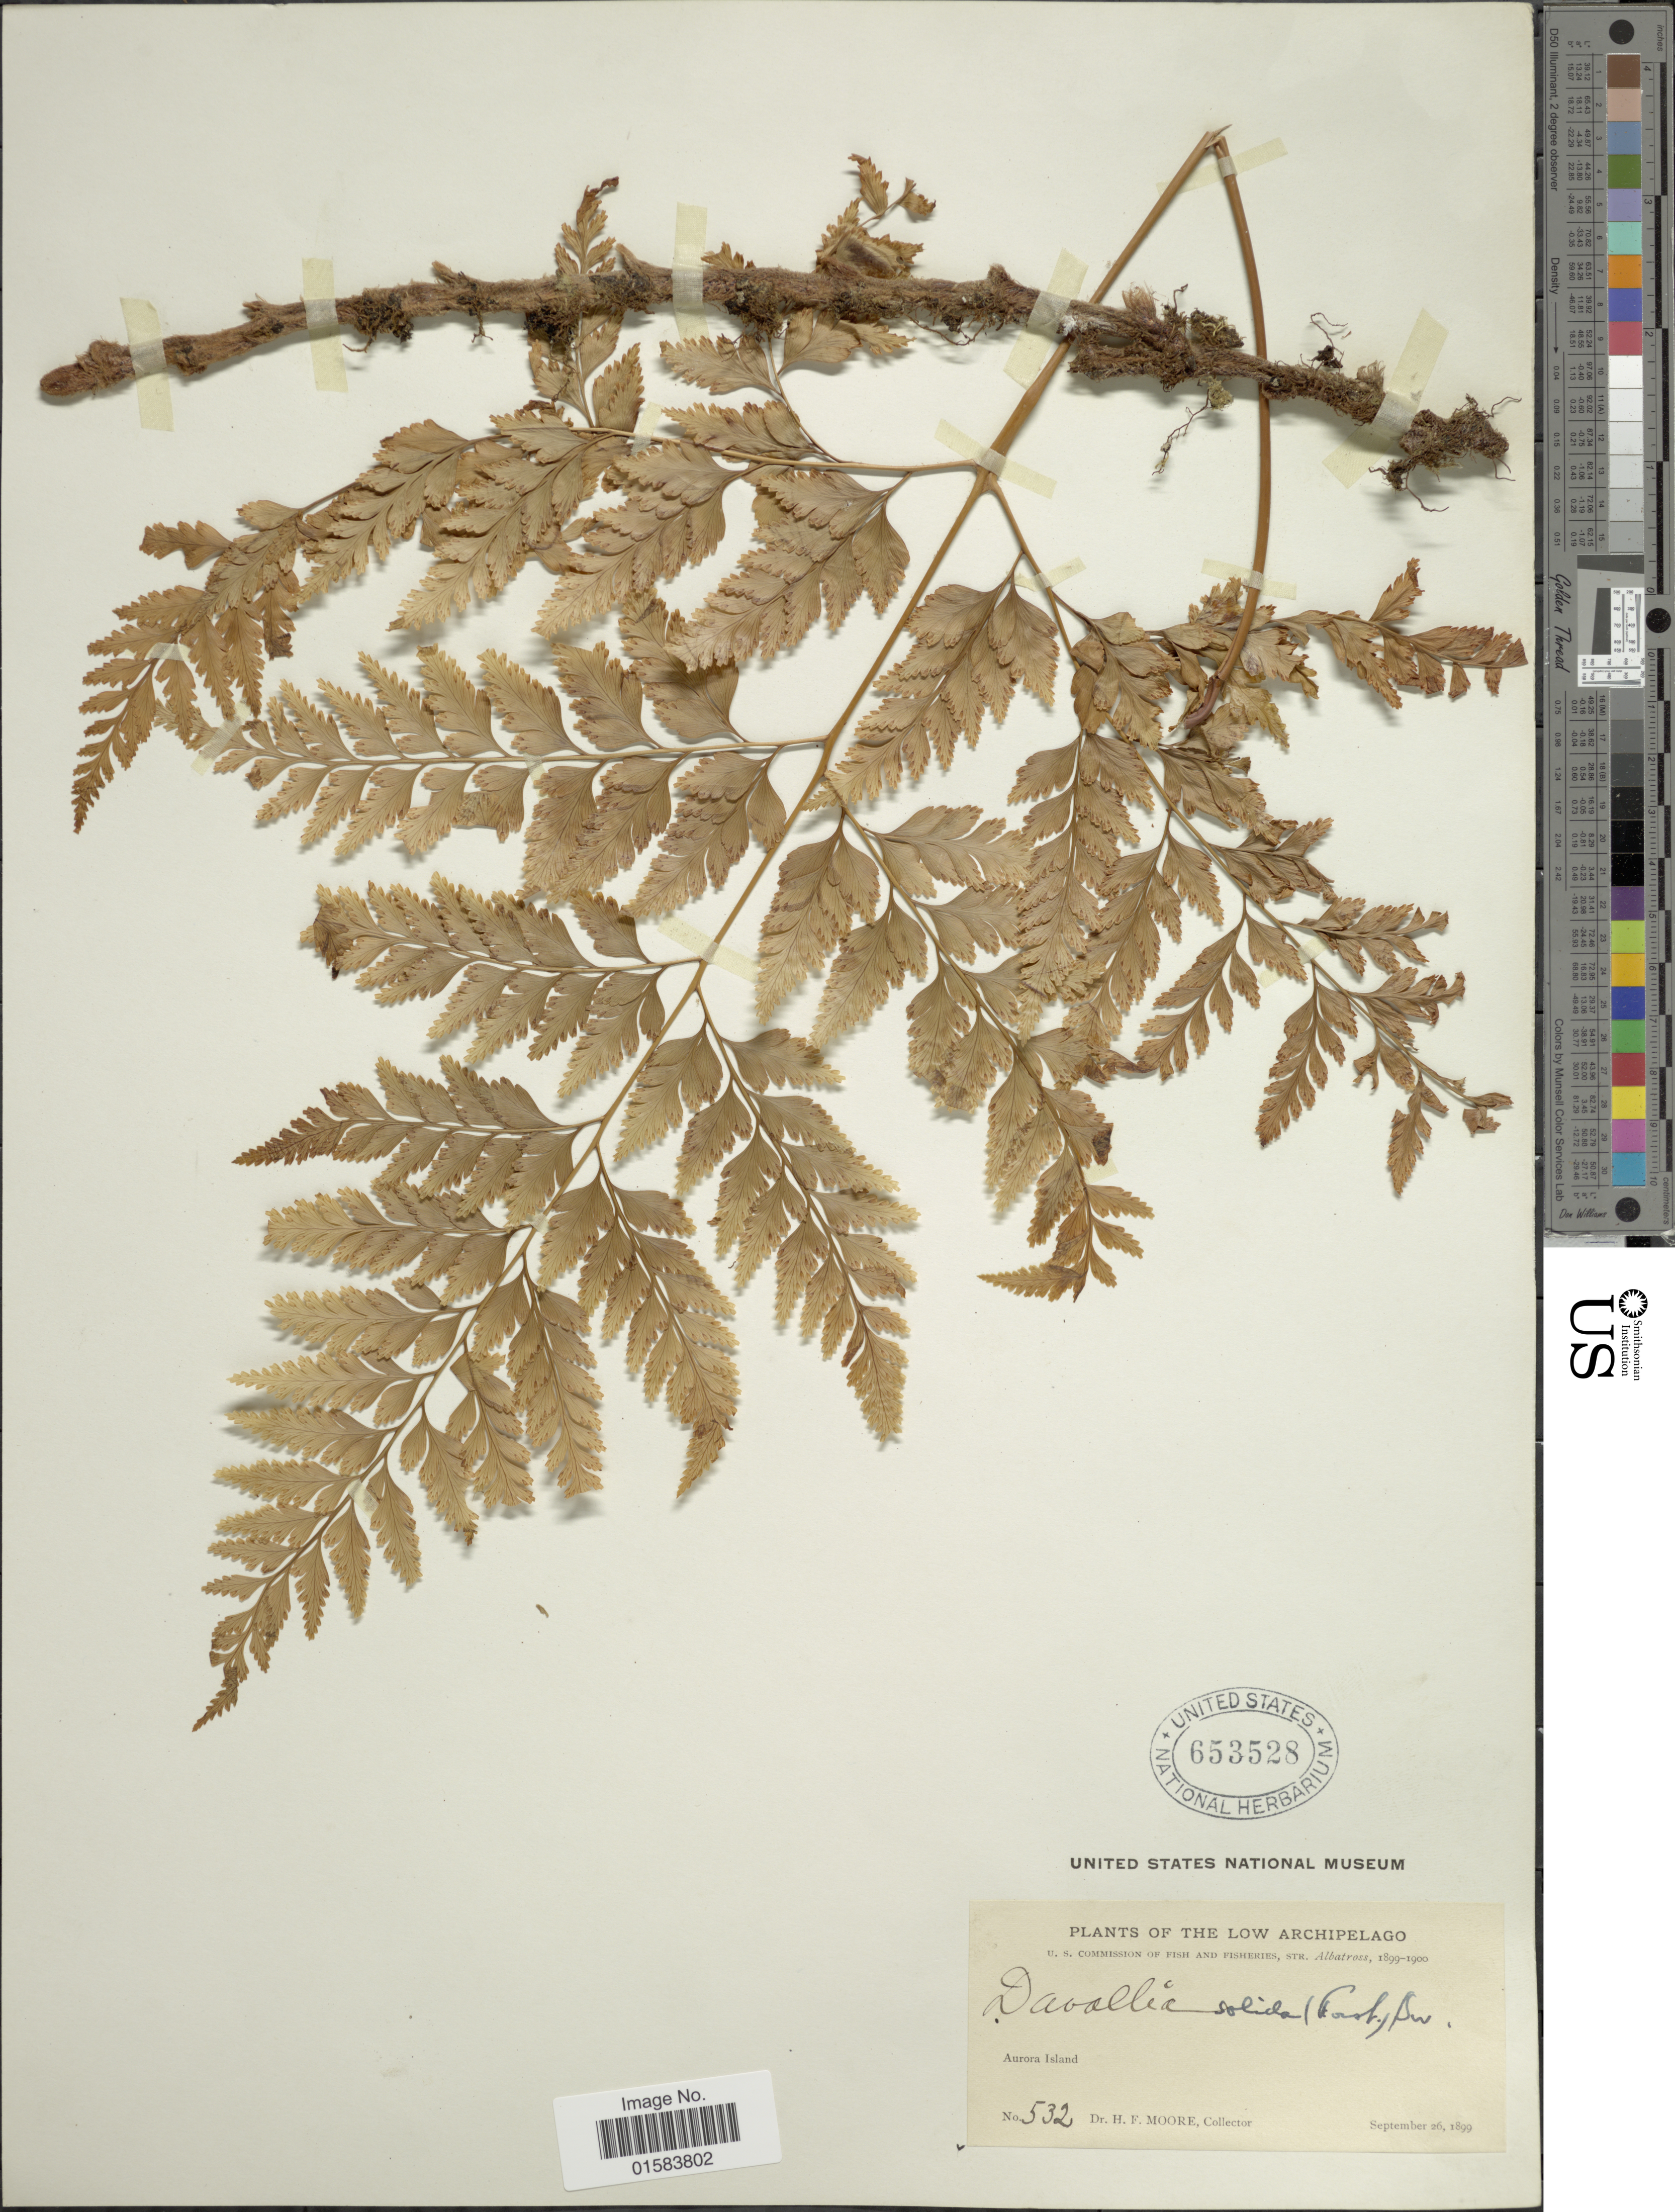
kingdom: Plantae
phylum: Tracheophyta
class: Polypodiopsida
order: Polypodiales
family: Davalliaceae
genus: Davallia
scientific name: Davallia solida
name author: (G. Forst.) Sw.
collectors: H. F. Moore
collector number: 532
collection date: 1899-09-26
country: Vanuatu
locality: The Low Archipelago, Aurora Island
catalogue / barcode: US 653528